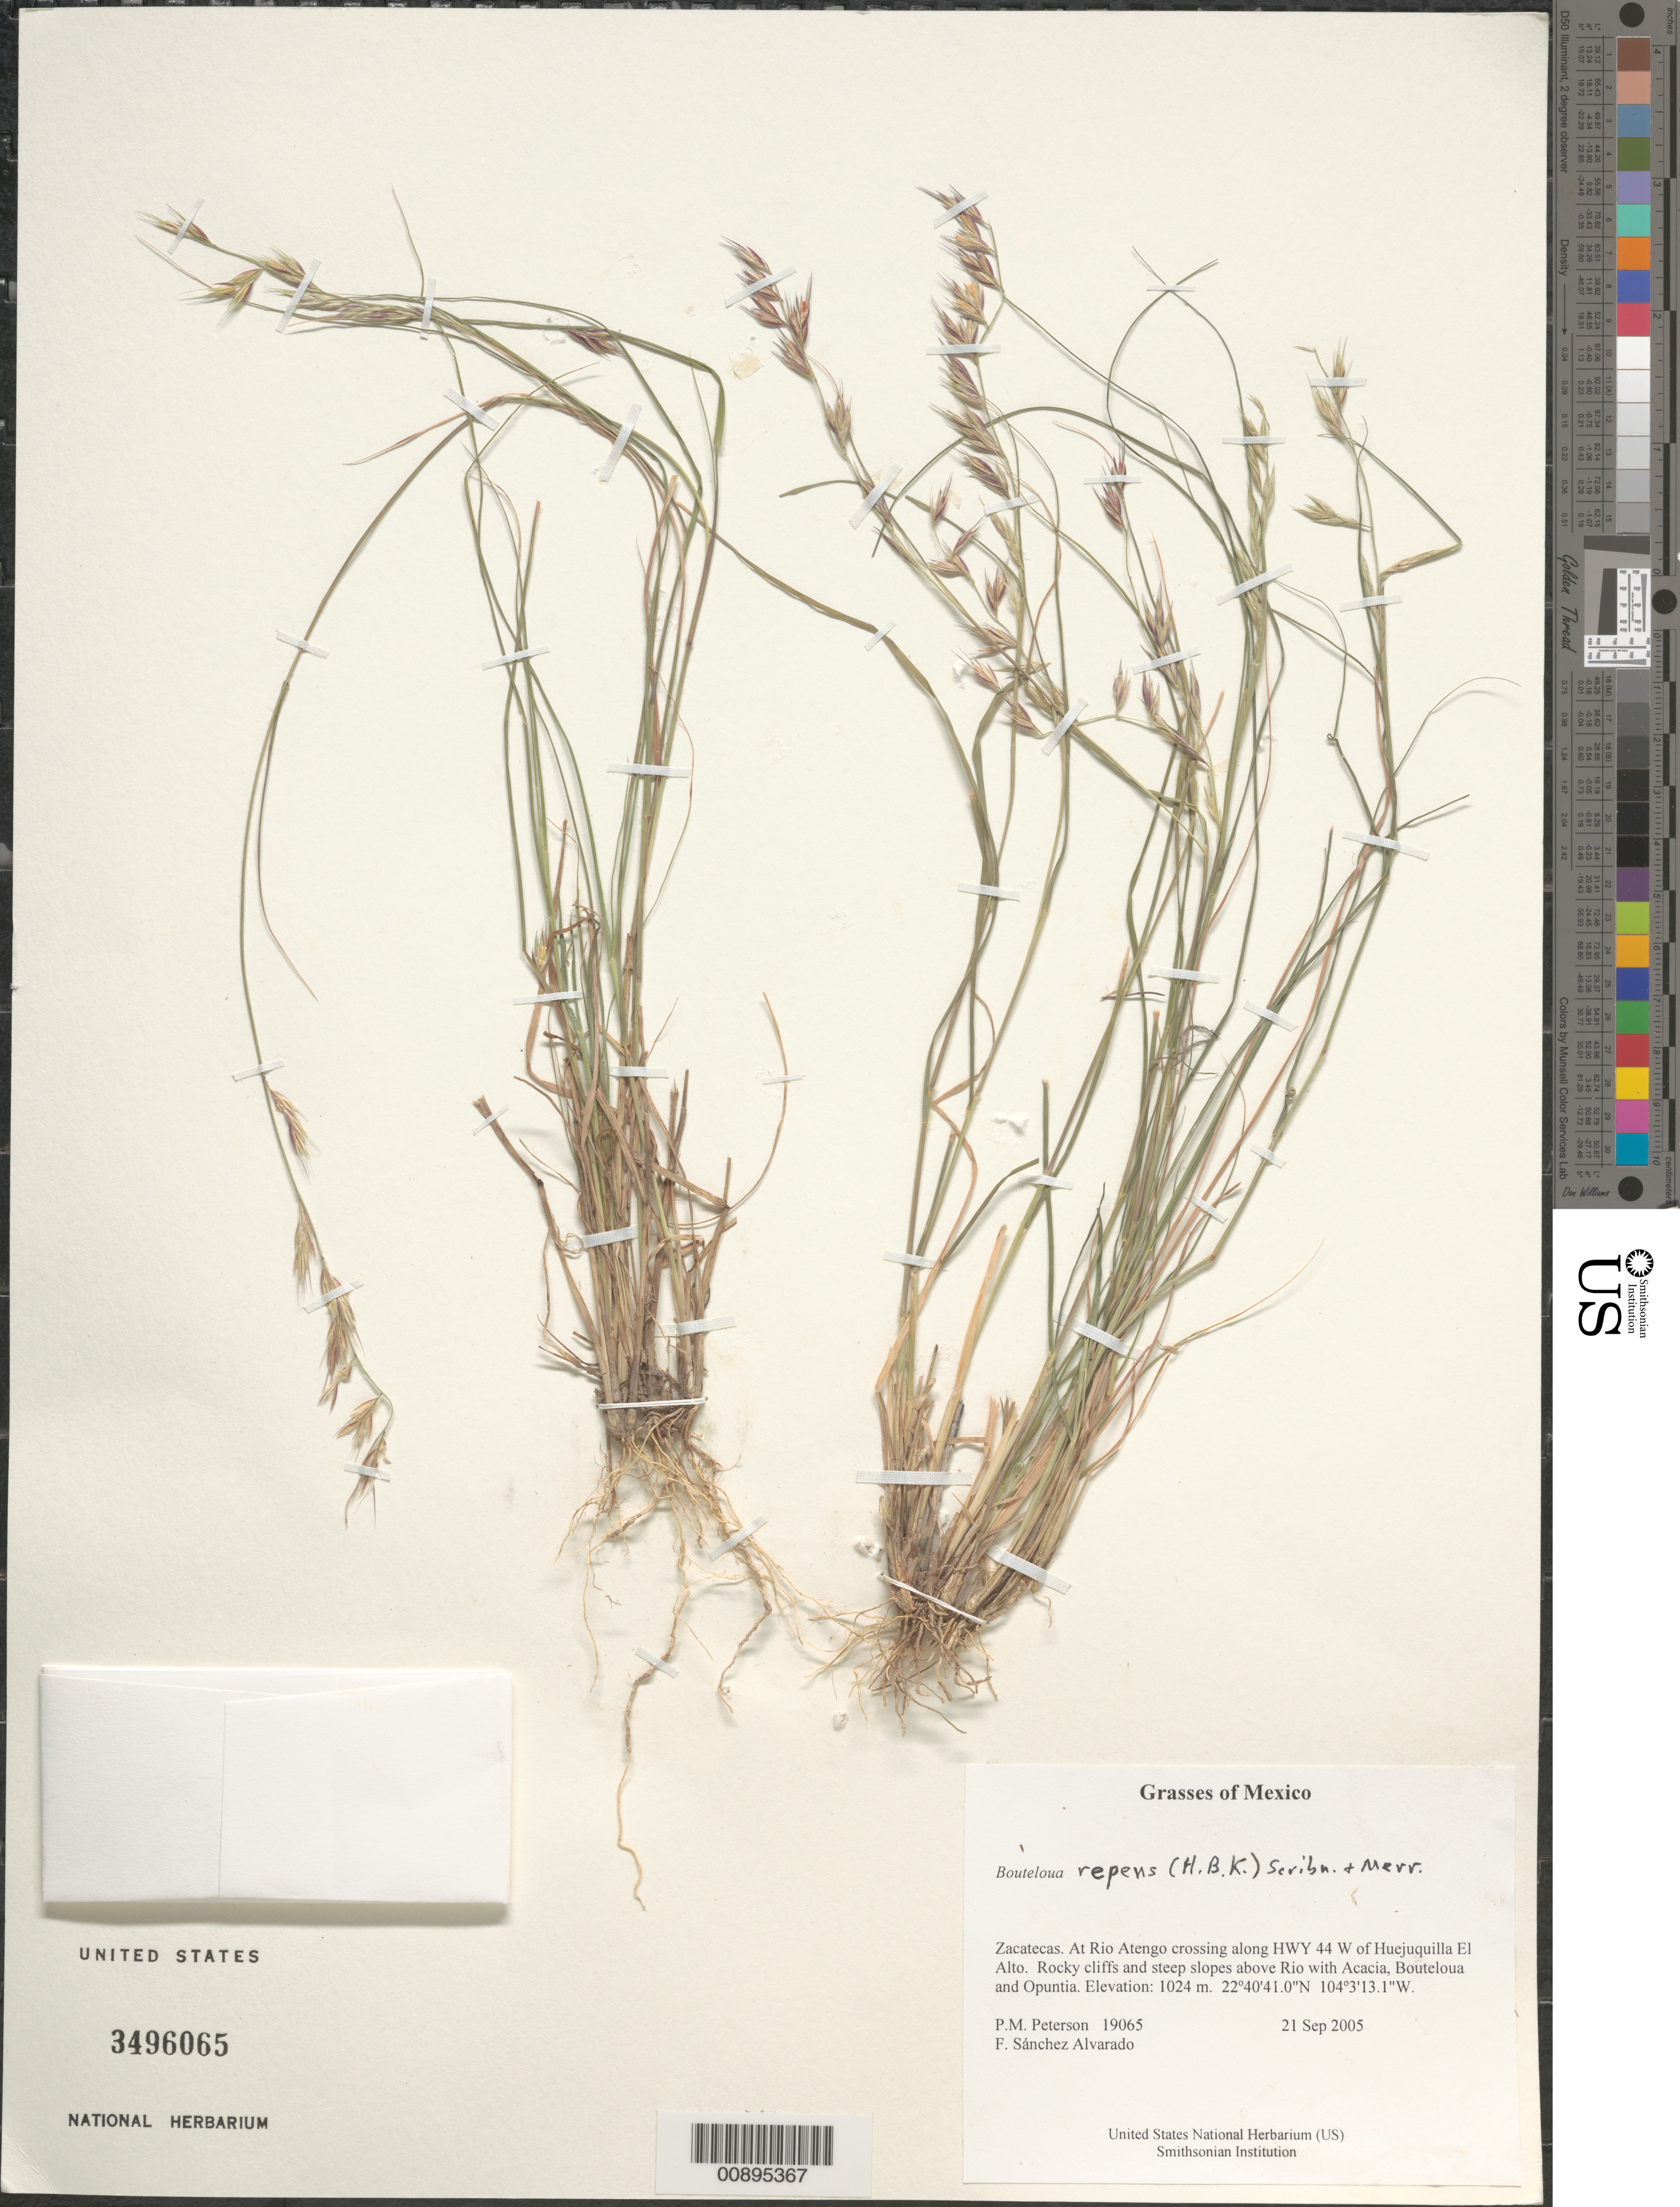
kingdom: Plantae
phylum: Tracheophyta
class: Liliopsida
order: Poales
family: Poaceae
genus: Bouteloua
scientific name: Bouteloua repens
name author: (Kunth) Scribn. & Merr.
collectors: P. M. Peterson & F. Sánchez Alvarado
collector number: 19065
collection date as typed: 21 Sep 2005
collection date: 2005-09-21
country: Mexico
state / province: Zacatecas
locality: At Rio Atengo crossing along HWY 44 W of Huejuquilla El Alto. Rocky cliffs and steep slopes above Rio with Acacia, Bouteloua and Opuntia.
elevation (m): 1024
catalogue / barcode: US 3496065